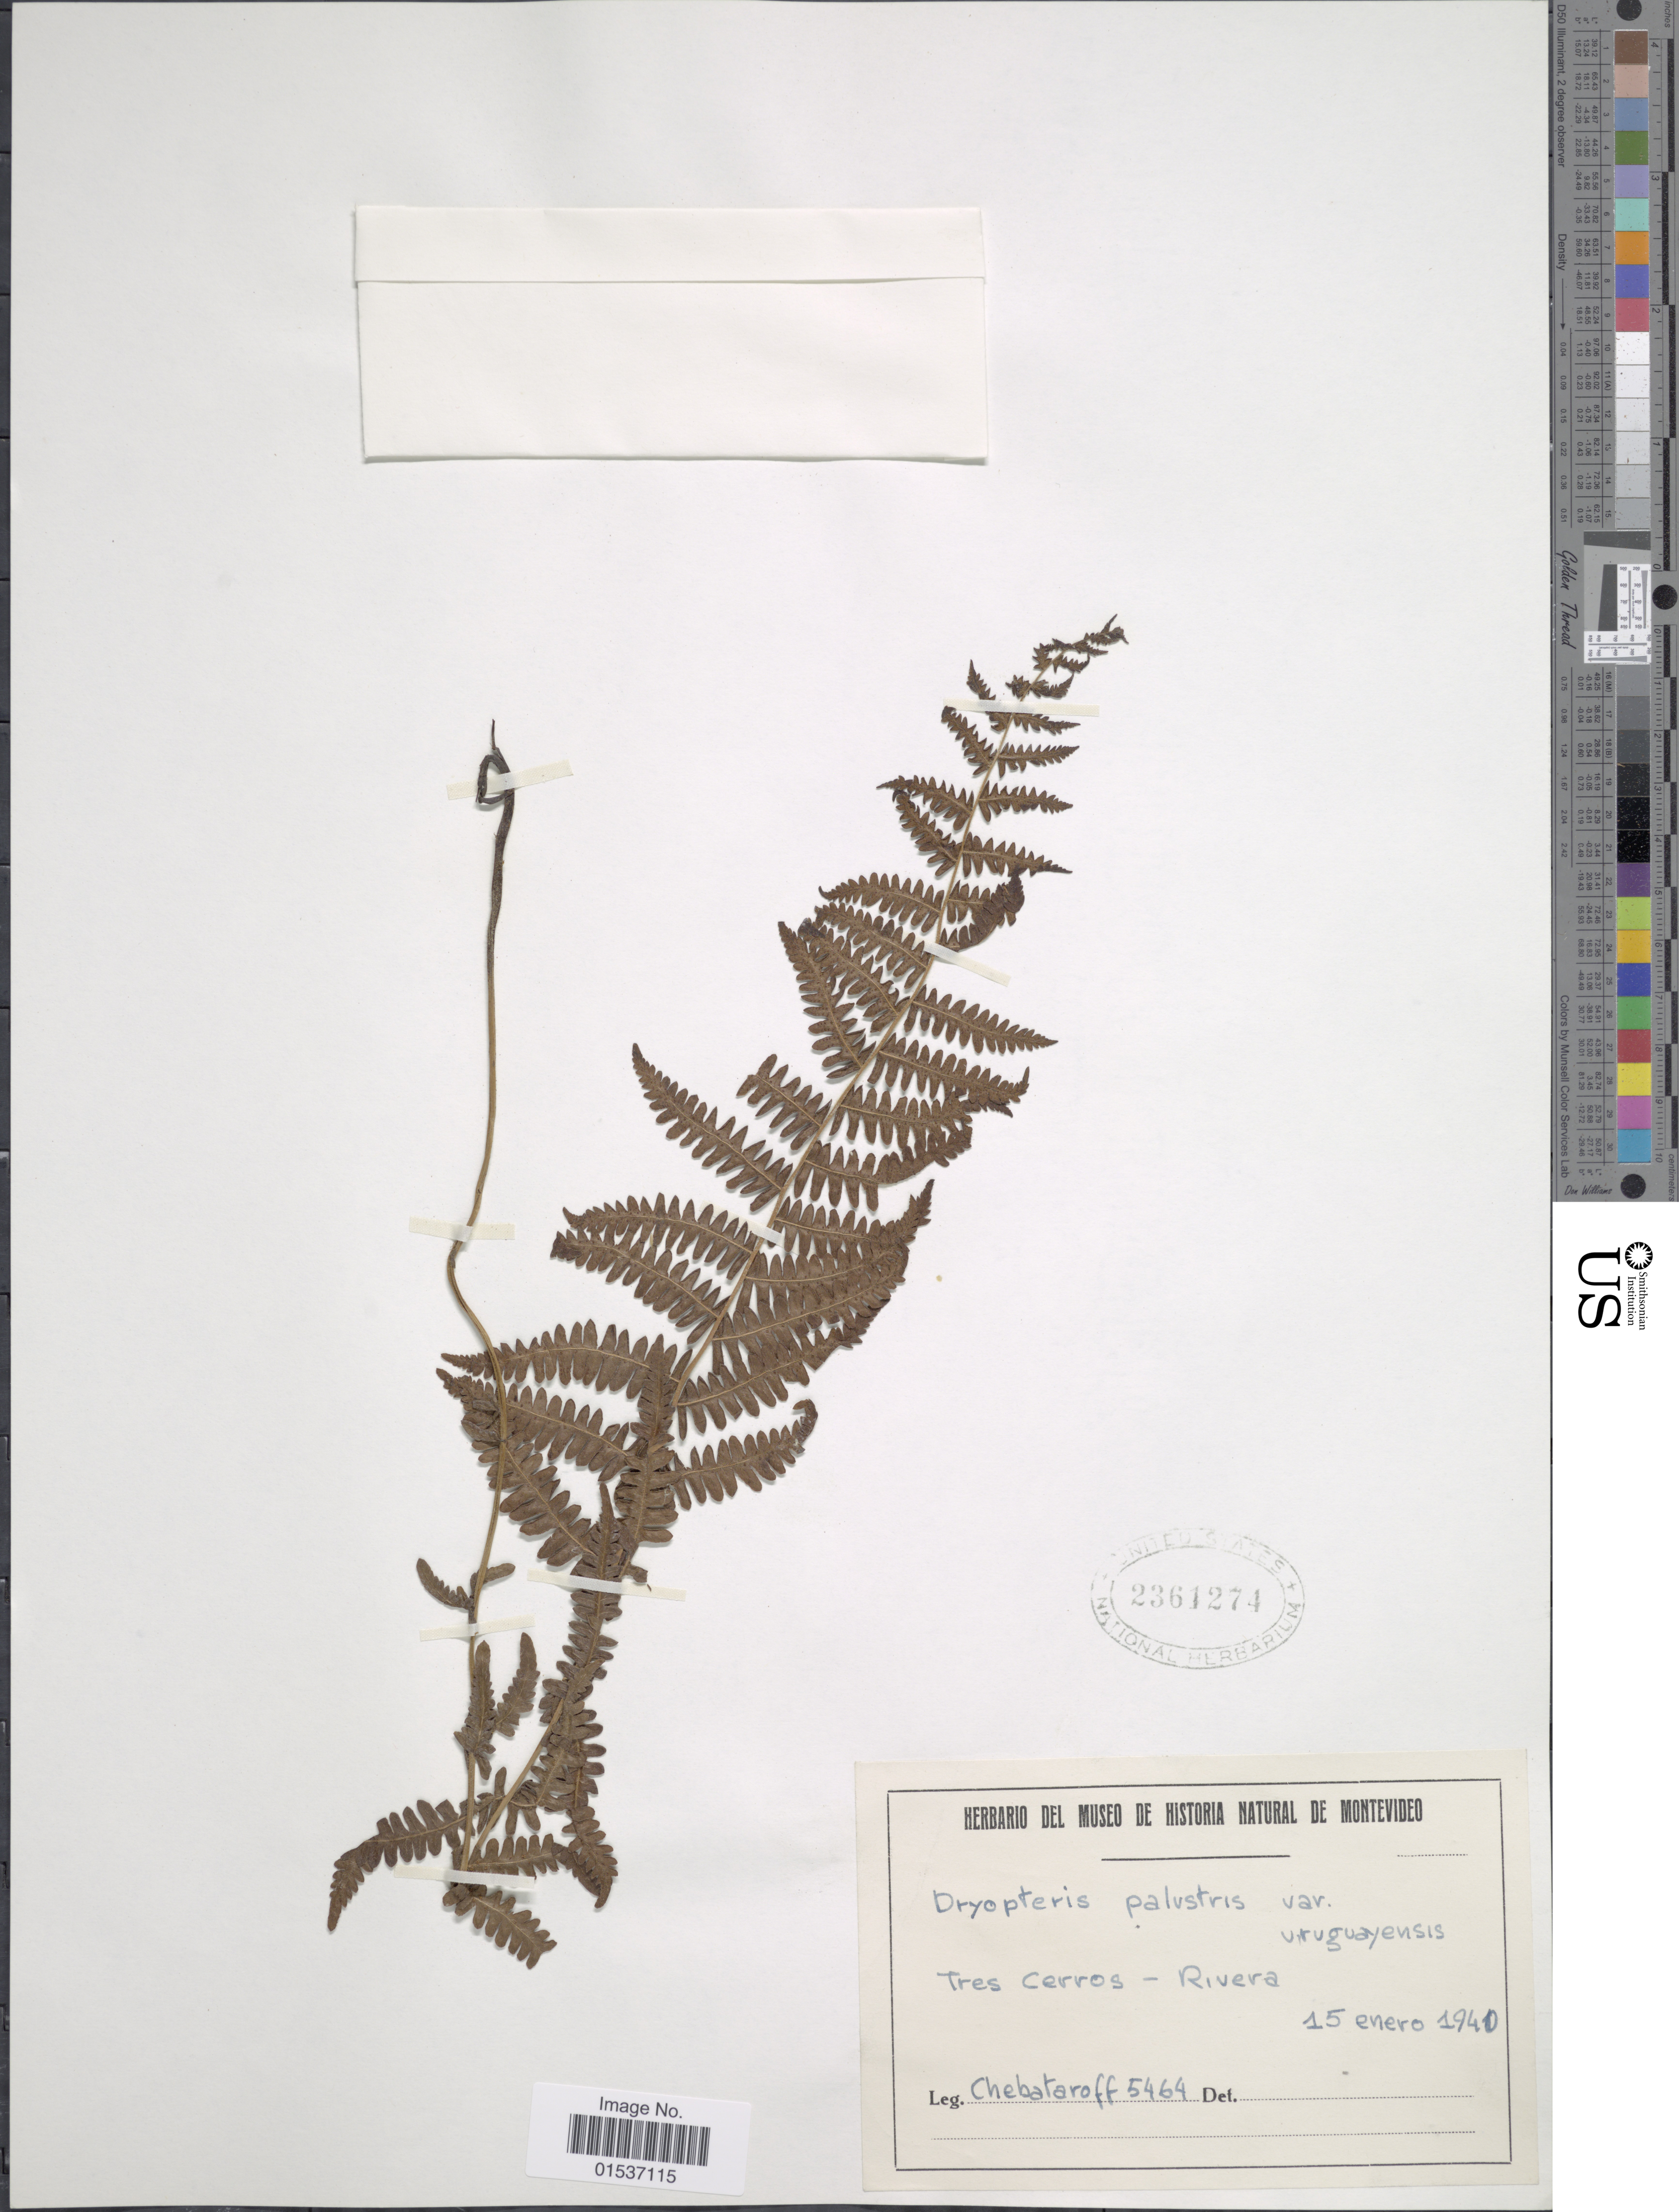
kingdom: Plantae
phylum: Tracheophyta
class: Polypodiopsida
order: Polypodiales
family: Thelypteridaceae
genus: Thelypteris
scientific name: Thelypteris palustris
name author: (Salisb.) Schott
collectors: Chebataroff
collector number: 5464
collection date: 1940-01-15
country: Uruguay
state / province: Rivera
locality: Tres Cerros - Rivera.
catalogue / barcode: US 2361274